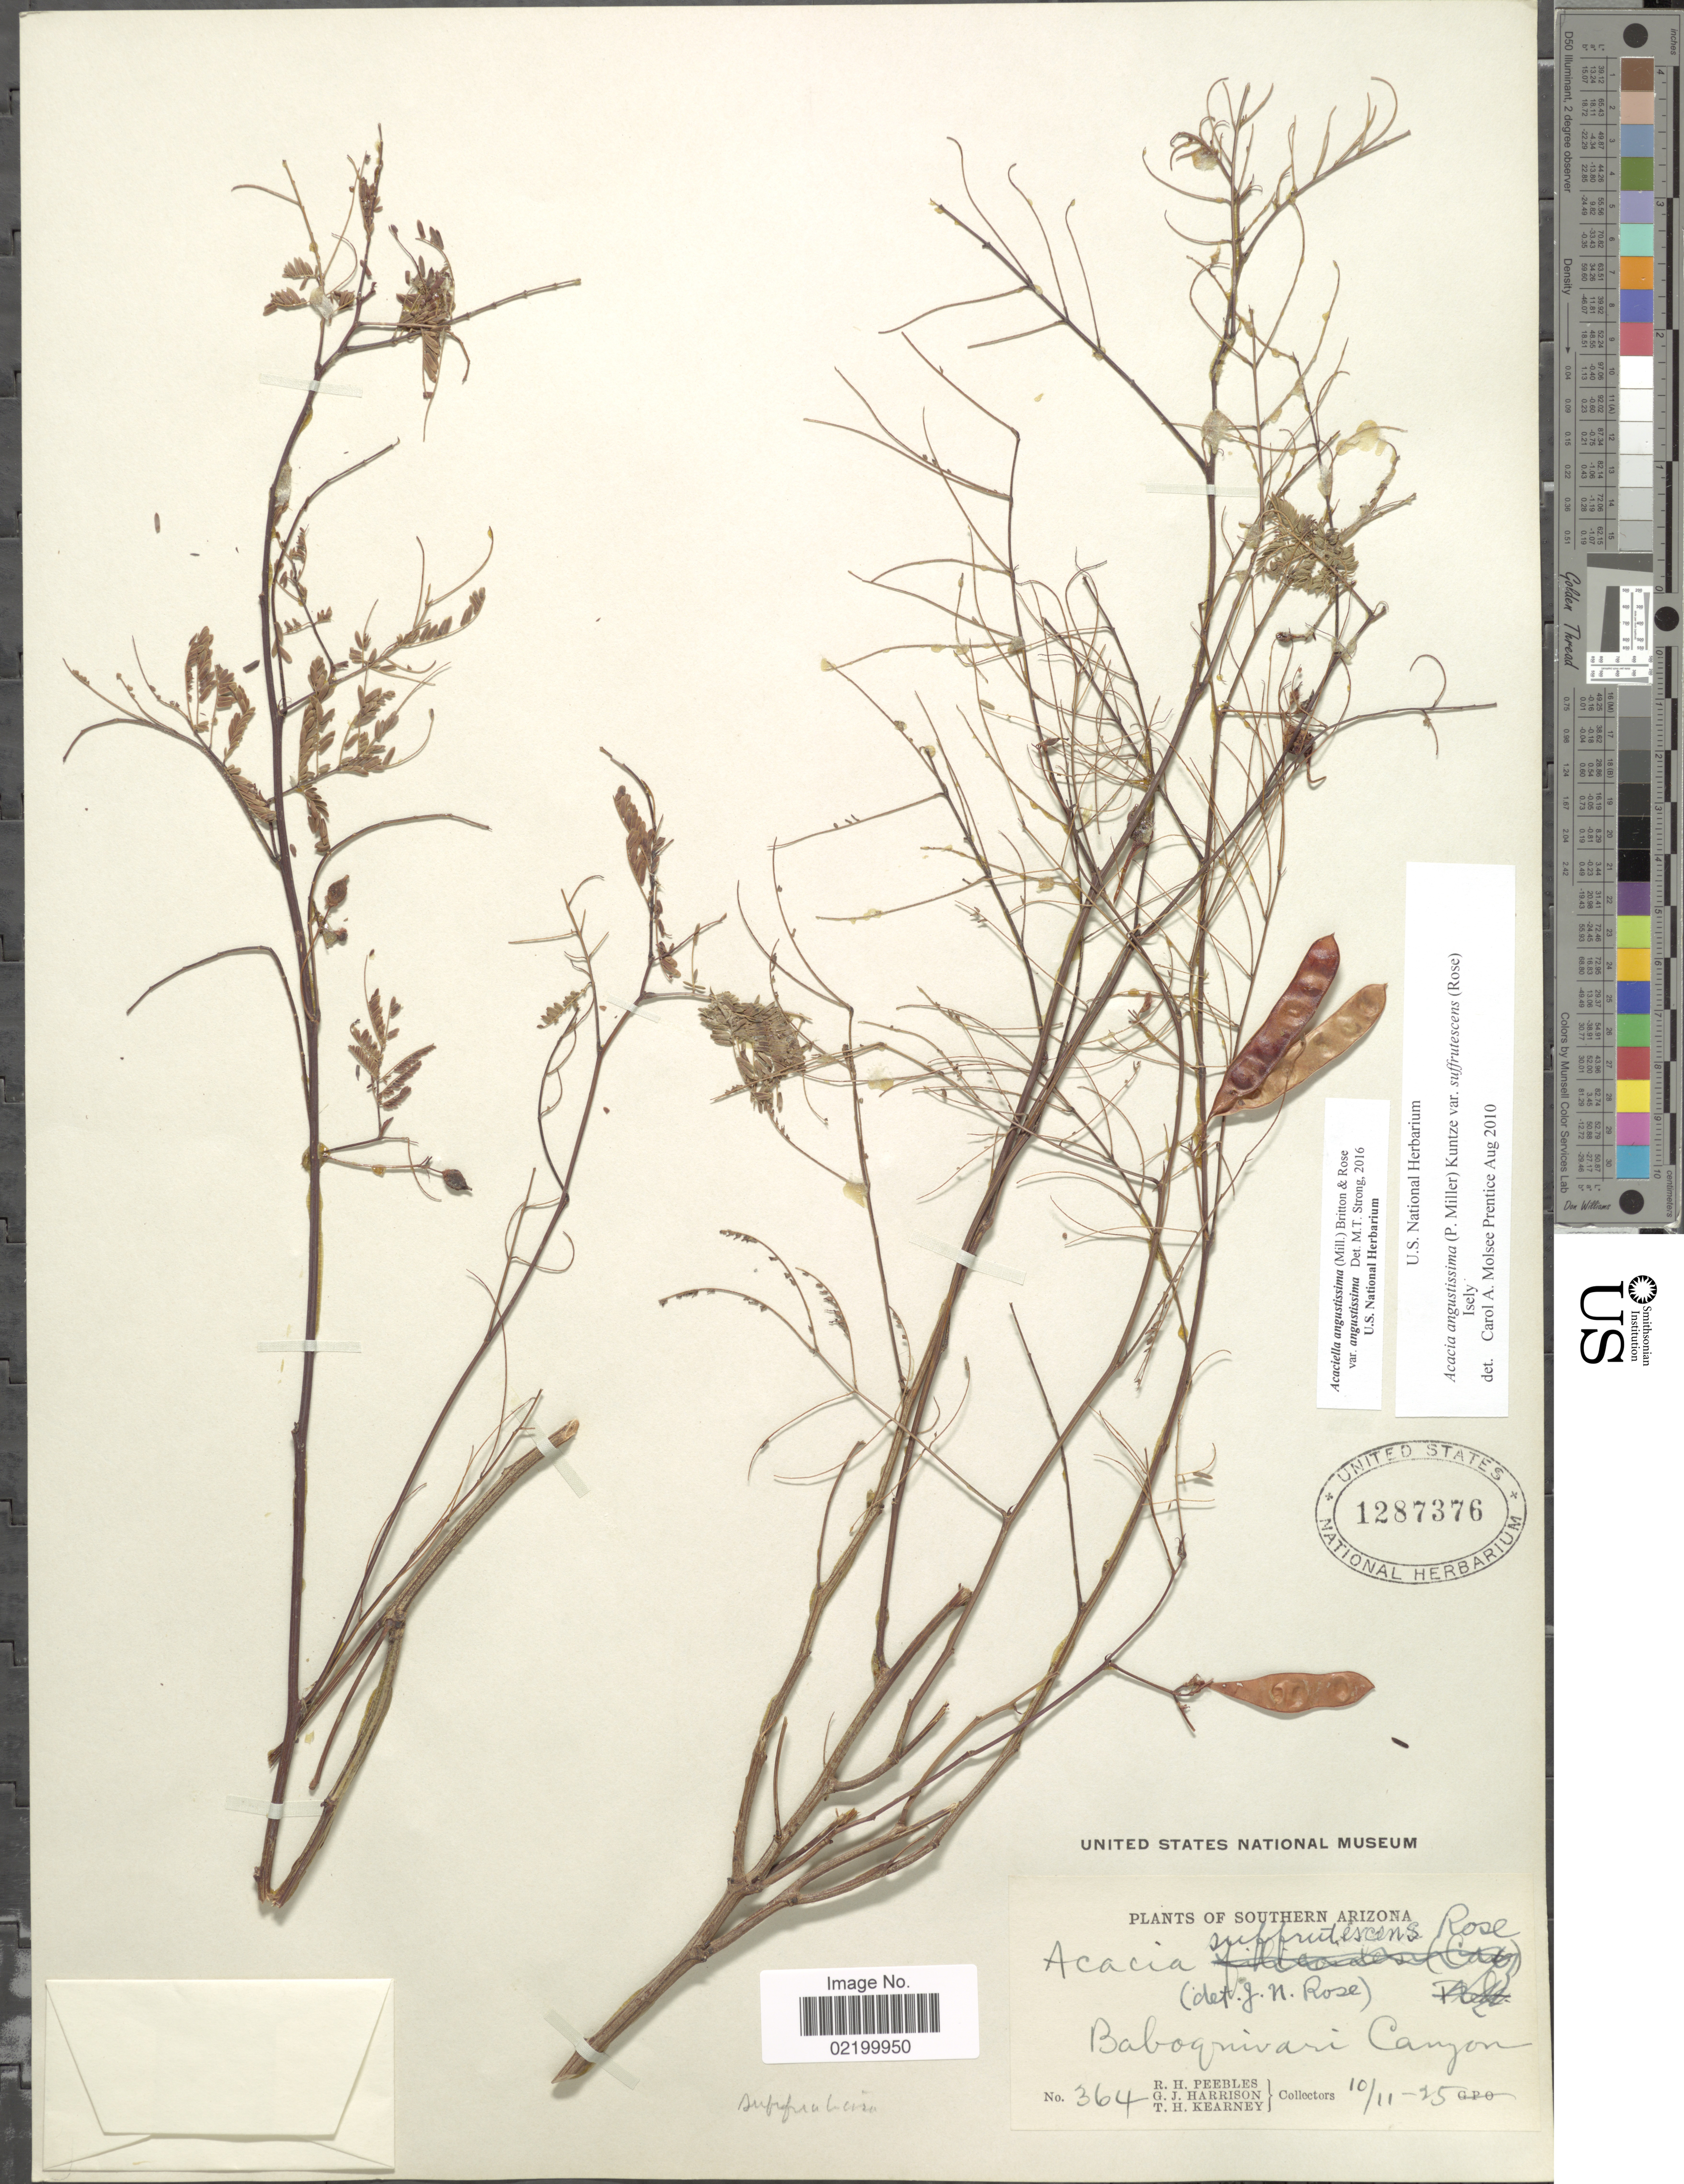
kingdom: Plantae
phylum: Tracheophyta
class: Magnoliopsida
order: Fabales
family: Fabaceae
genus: Acaciella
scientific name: Acaciella angustissima var. angustissima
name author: (Mill.) Britton & Rose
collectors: R. H. Peebles, G. J. Harrison & T. H. Kearney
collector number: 364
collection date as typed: Transcribed d/m/y: 11/10/25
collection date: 1925-10-11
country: United States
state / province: Arizona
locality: Southern Arizona, Baboquivari Canyon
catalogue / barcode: US 1287376